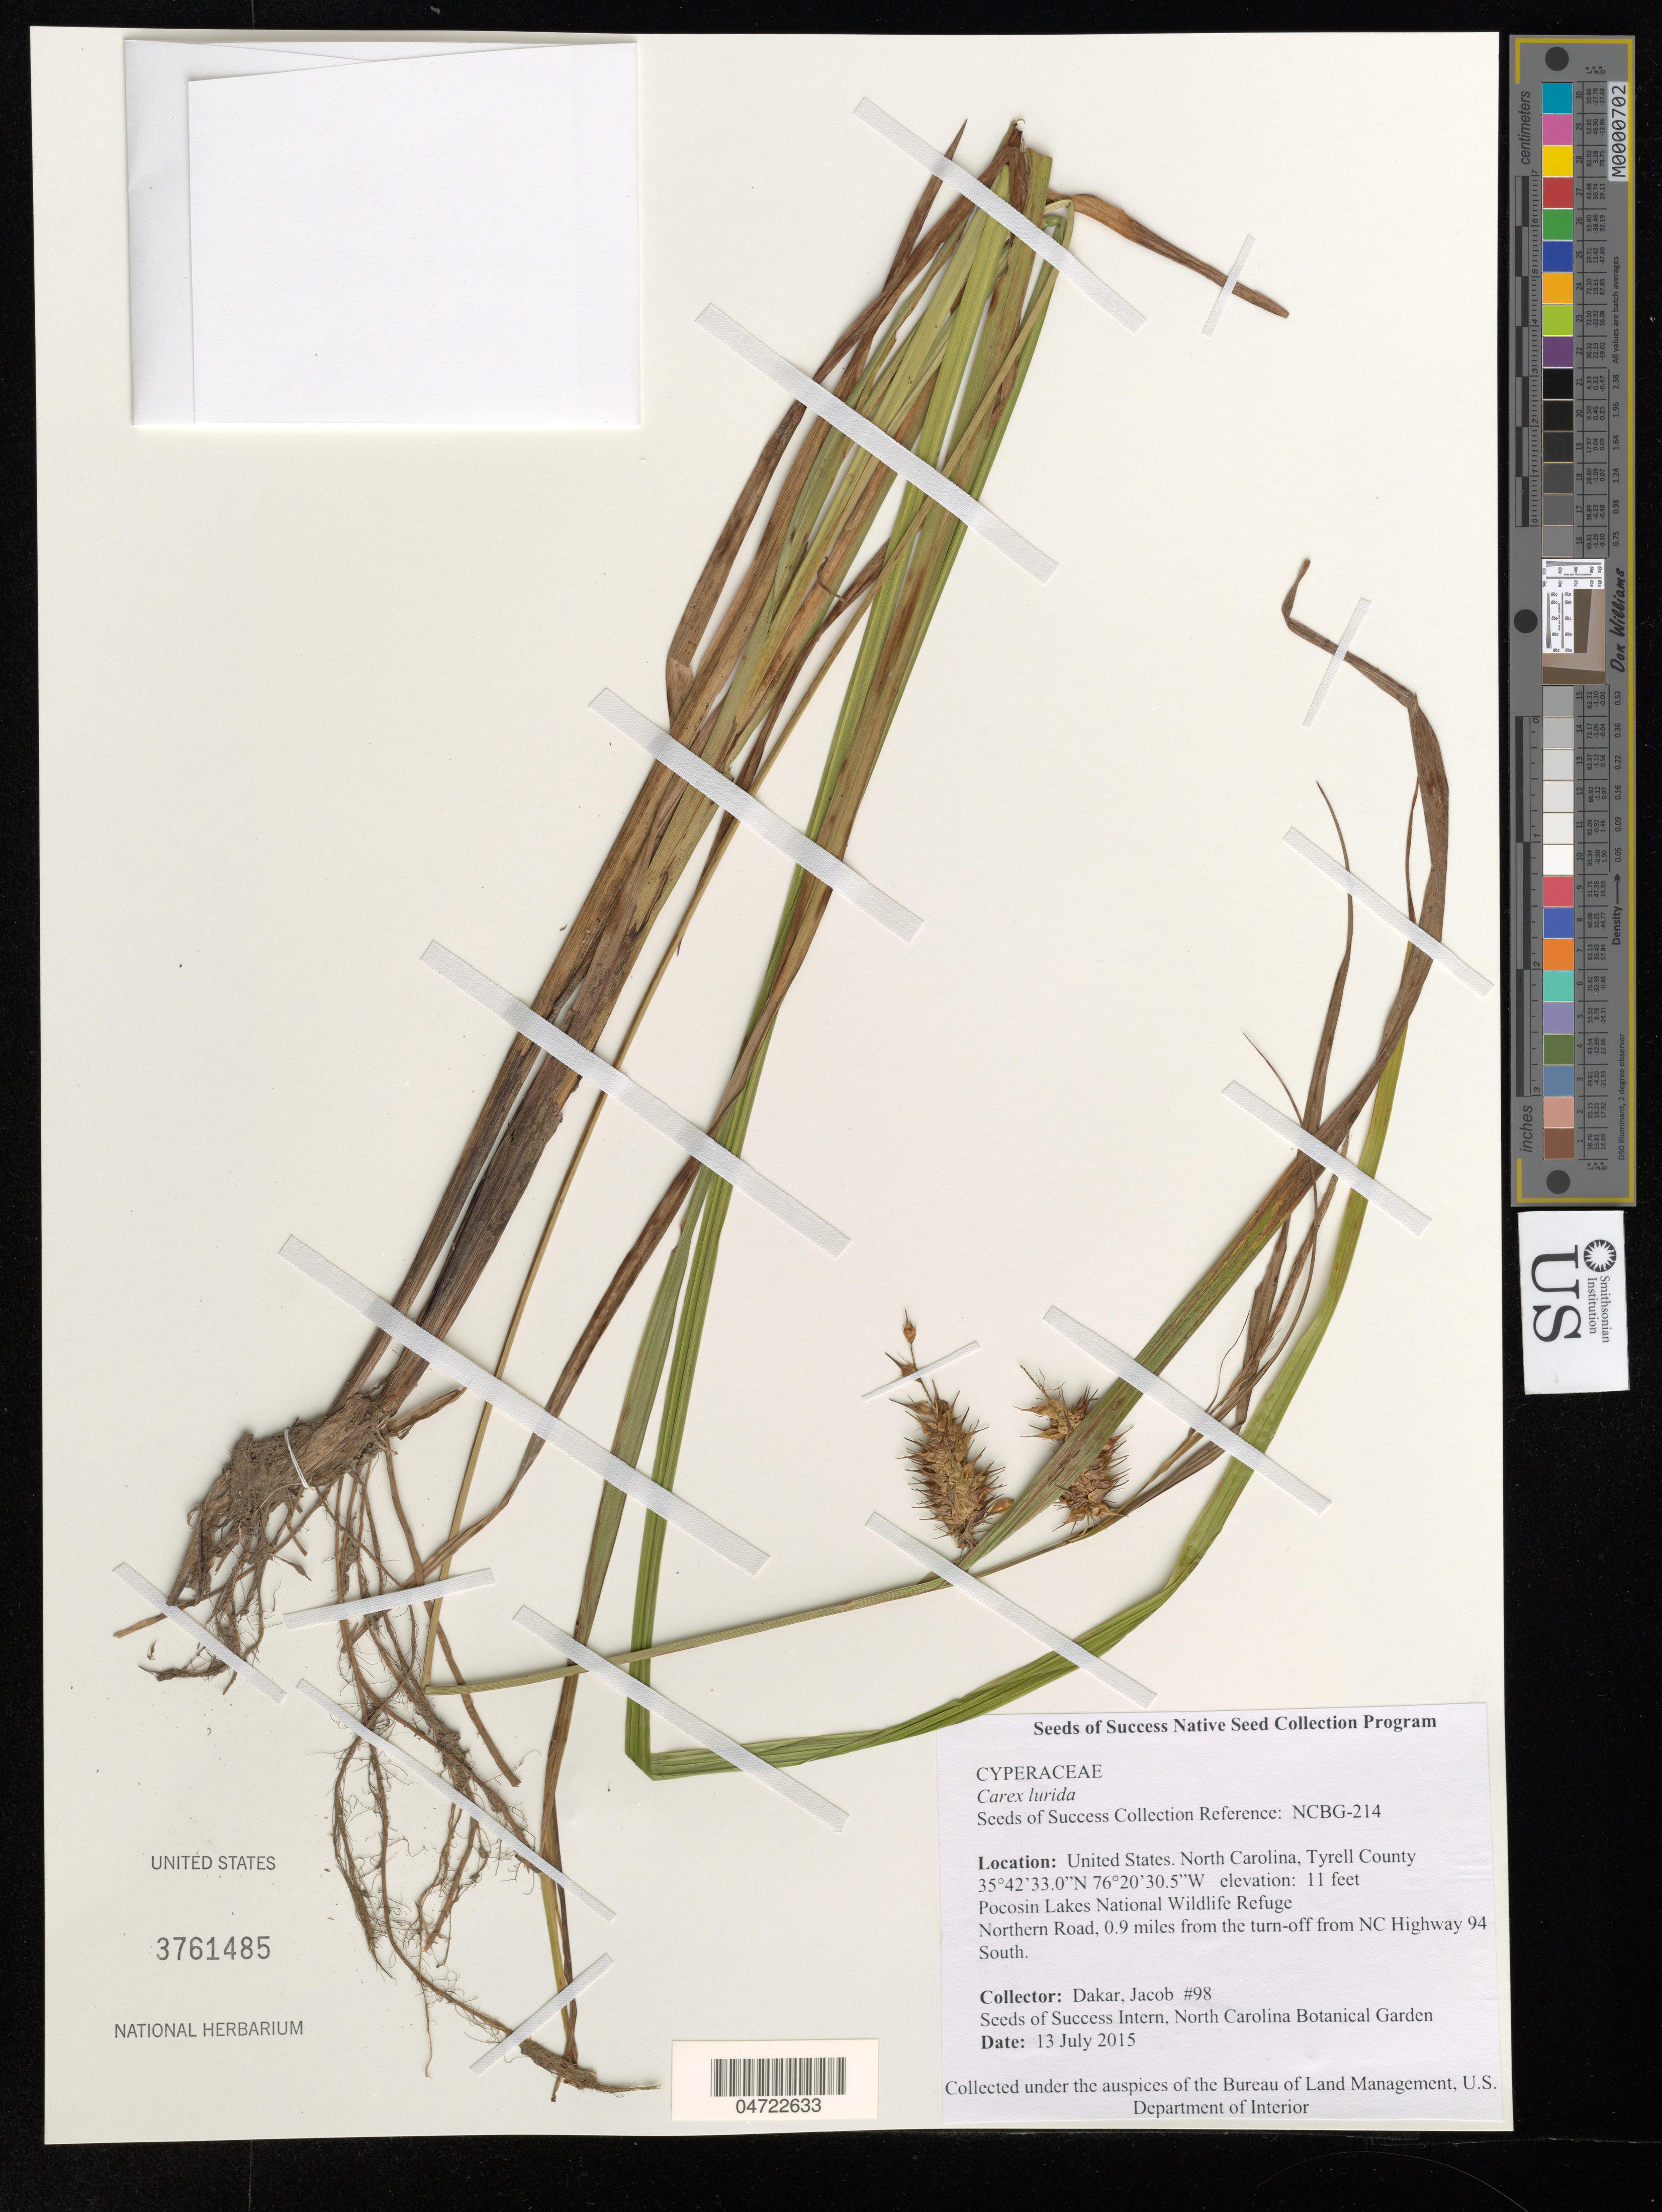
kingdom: Plantae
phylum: Tracheophyta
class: Liliopsida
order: Poales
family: Cyperaceae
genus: Carex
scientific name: Carex lurida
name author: Wahlenb.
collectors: J. Dakar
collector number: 98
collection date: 2015-07-13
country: United States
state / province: North Carolina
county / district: Tyrell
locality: Tyrell County. Pocosin Lakes National Wildlife Refuge. Northern Road, 0.9 miles from the turn-off from NC Highway 94 South.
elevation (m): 3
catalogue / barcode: US 3761485